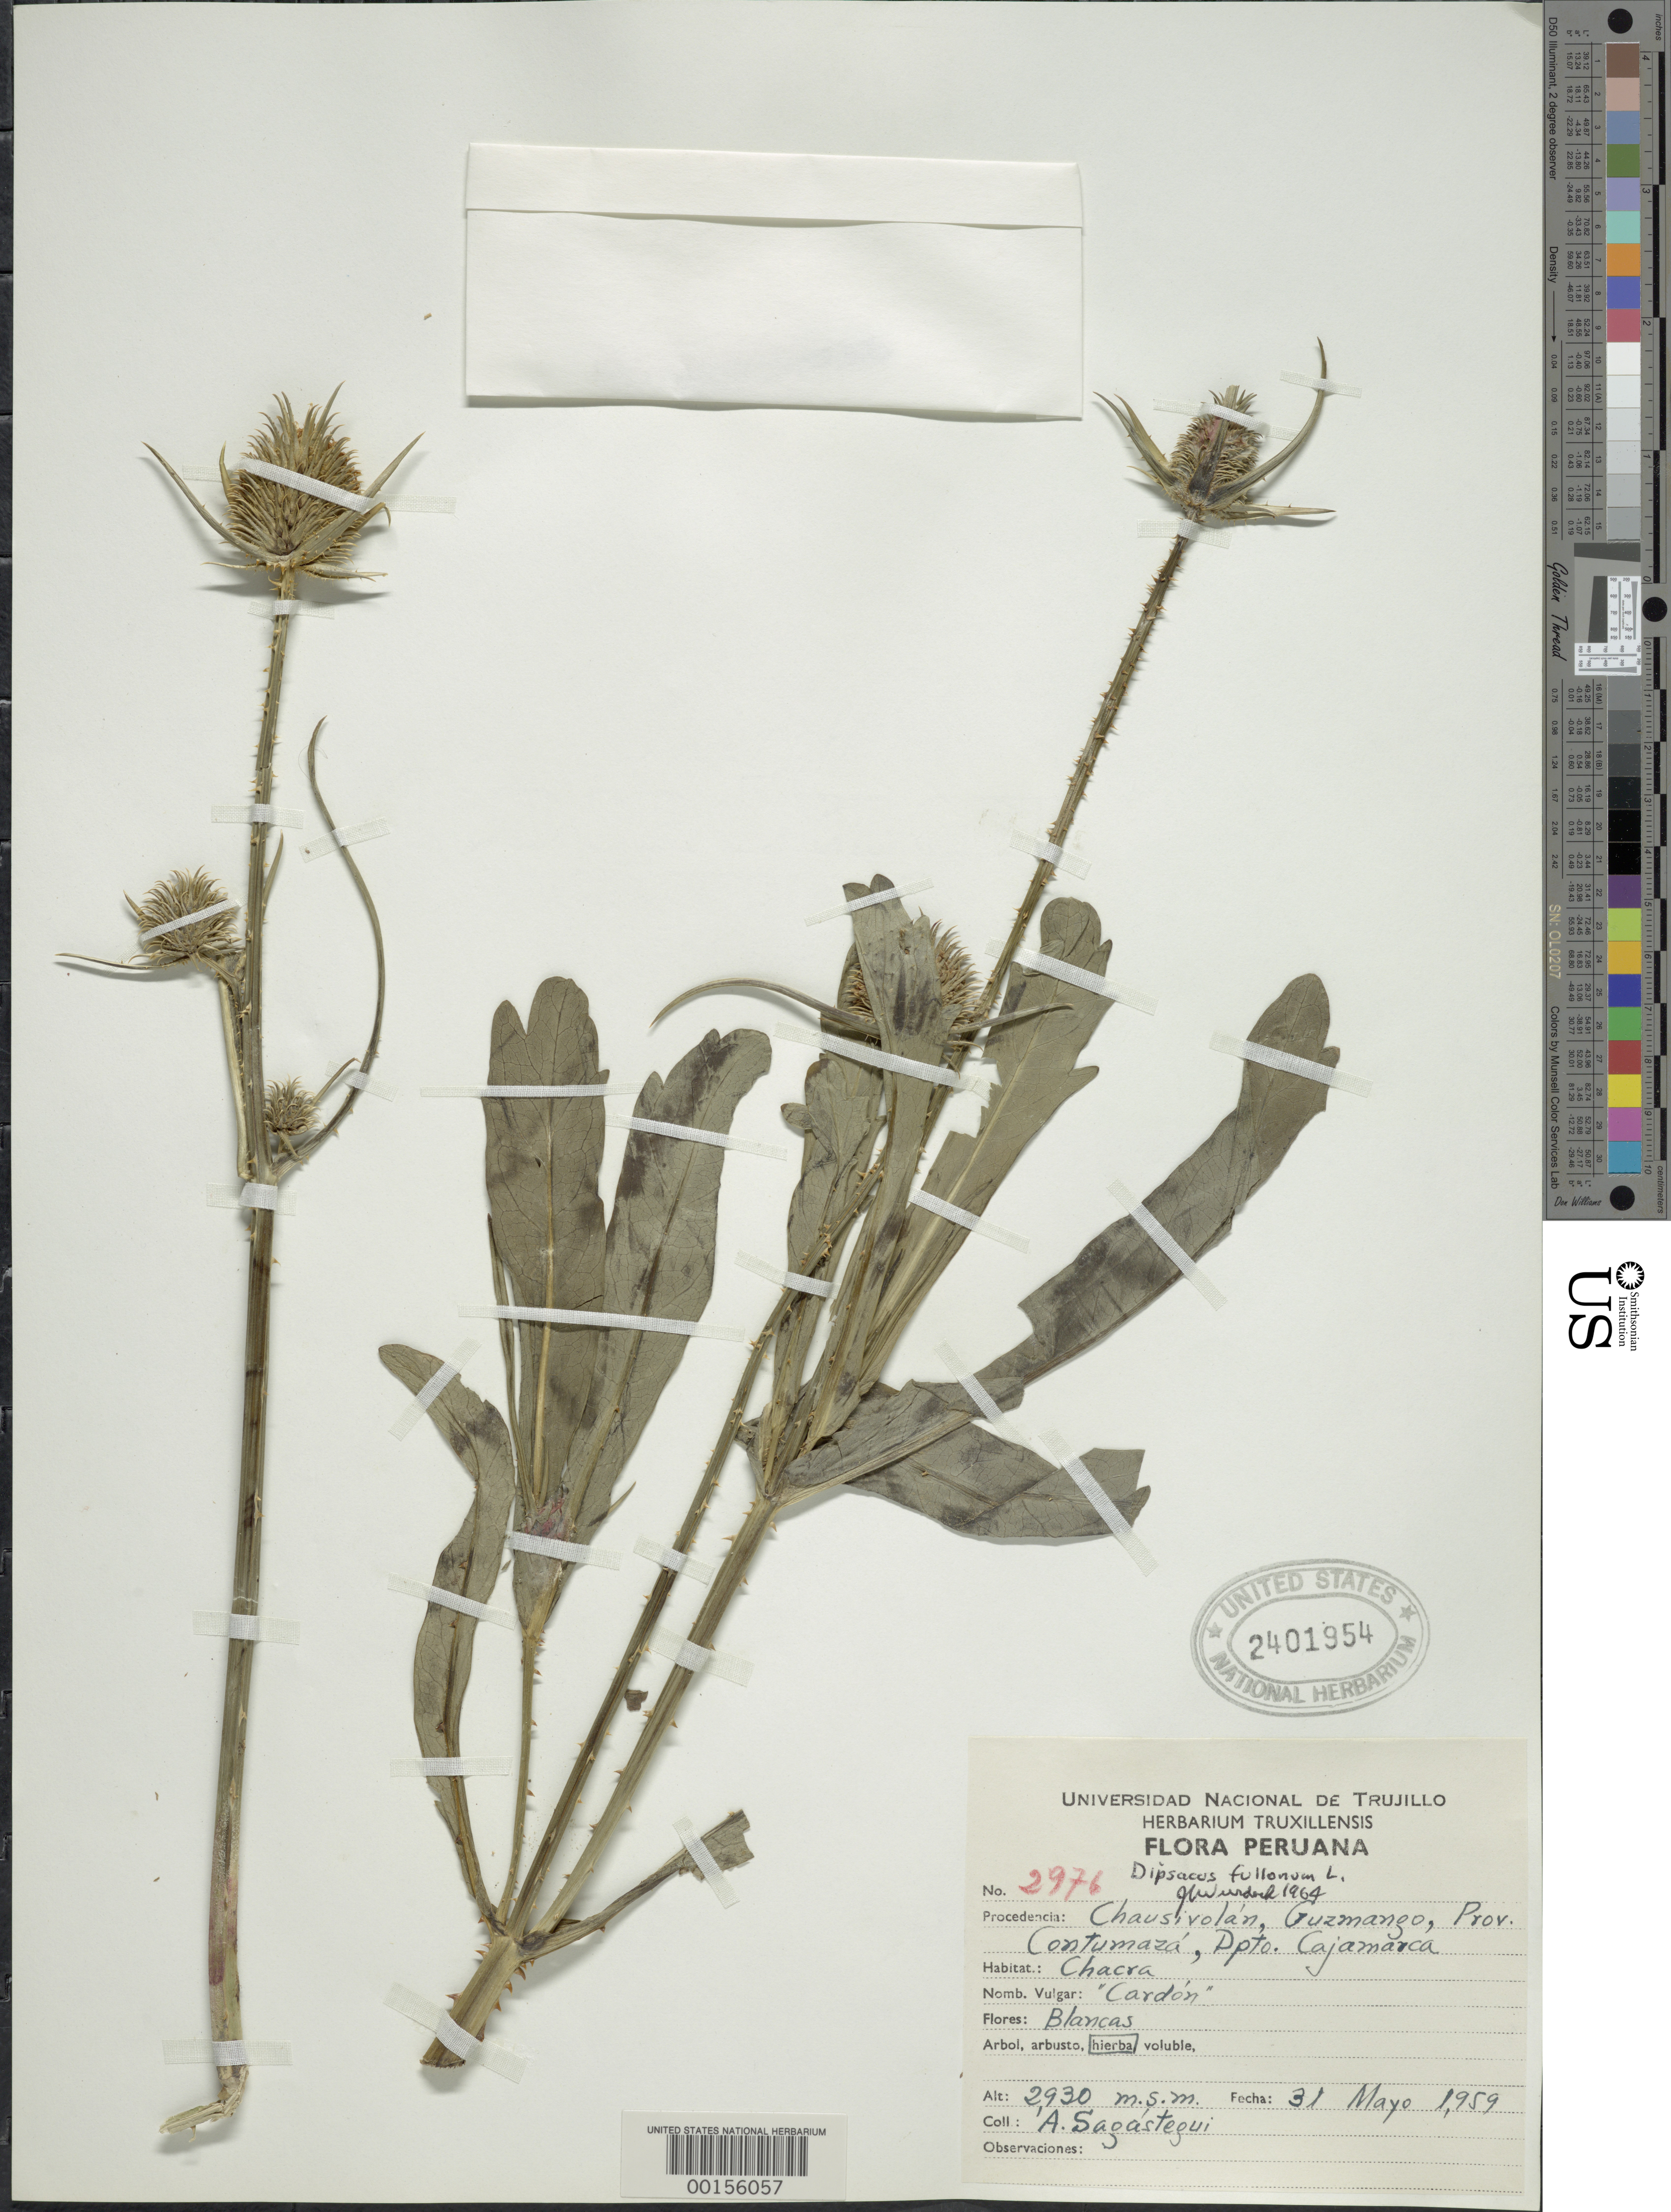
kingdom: Plantae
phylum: Tracheophyta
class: Magnoliopsida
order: Dipsacales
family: Caprifoliaceae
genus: Dipsacus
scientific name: Dipsacus fullonum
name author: L.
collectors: A. Sagástegui A.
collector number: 2976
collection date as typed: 31 May 1959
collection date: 1959-05-31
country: Peru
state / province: Cajamarca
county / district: Contumazá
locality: Contumazá Prov., Guzmango, Chausivolan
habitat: chacra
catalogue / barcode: US 2401954